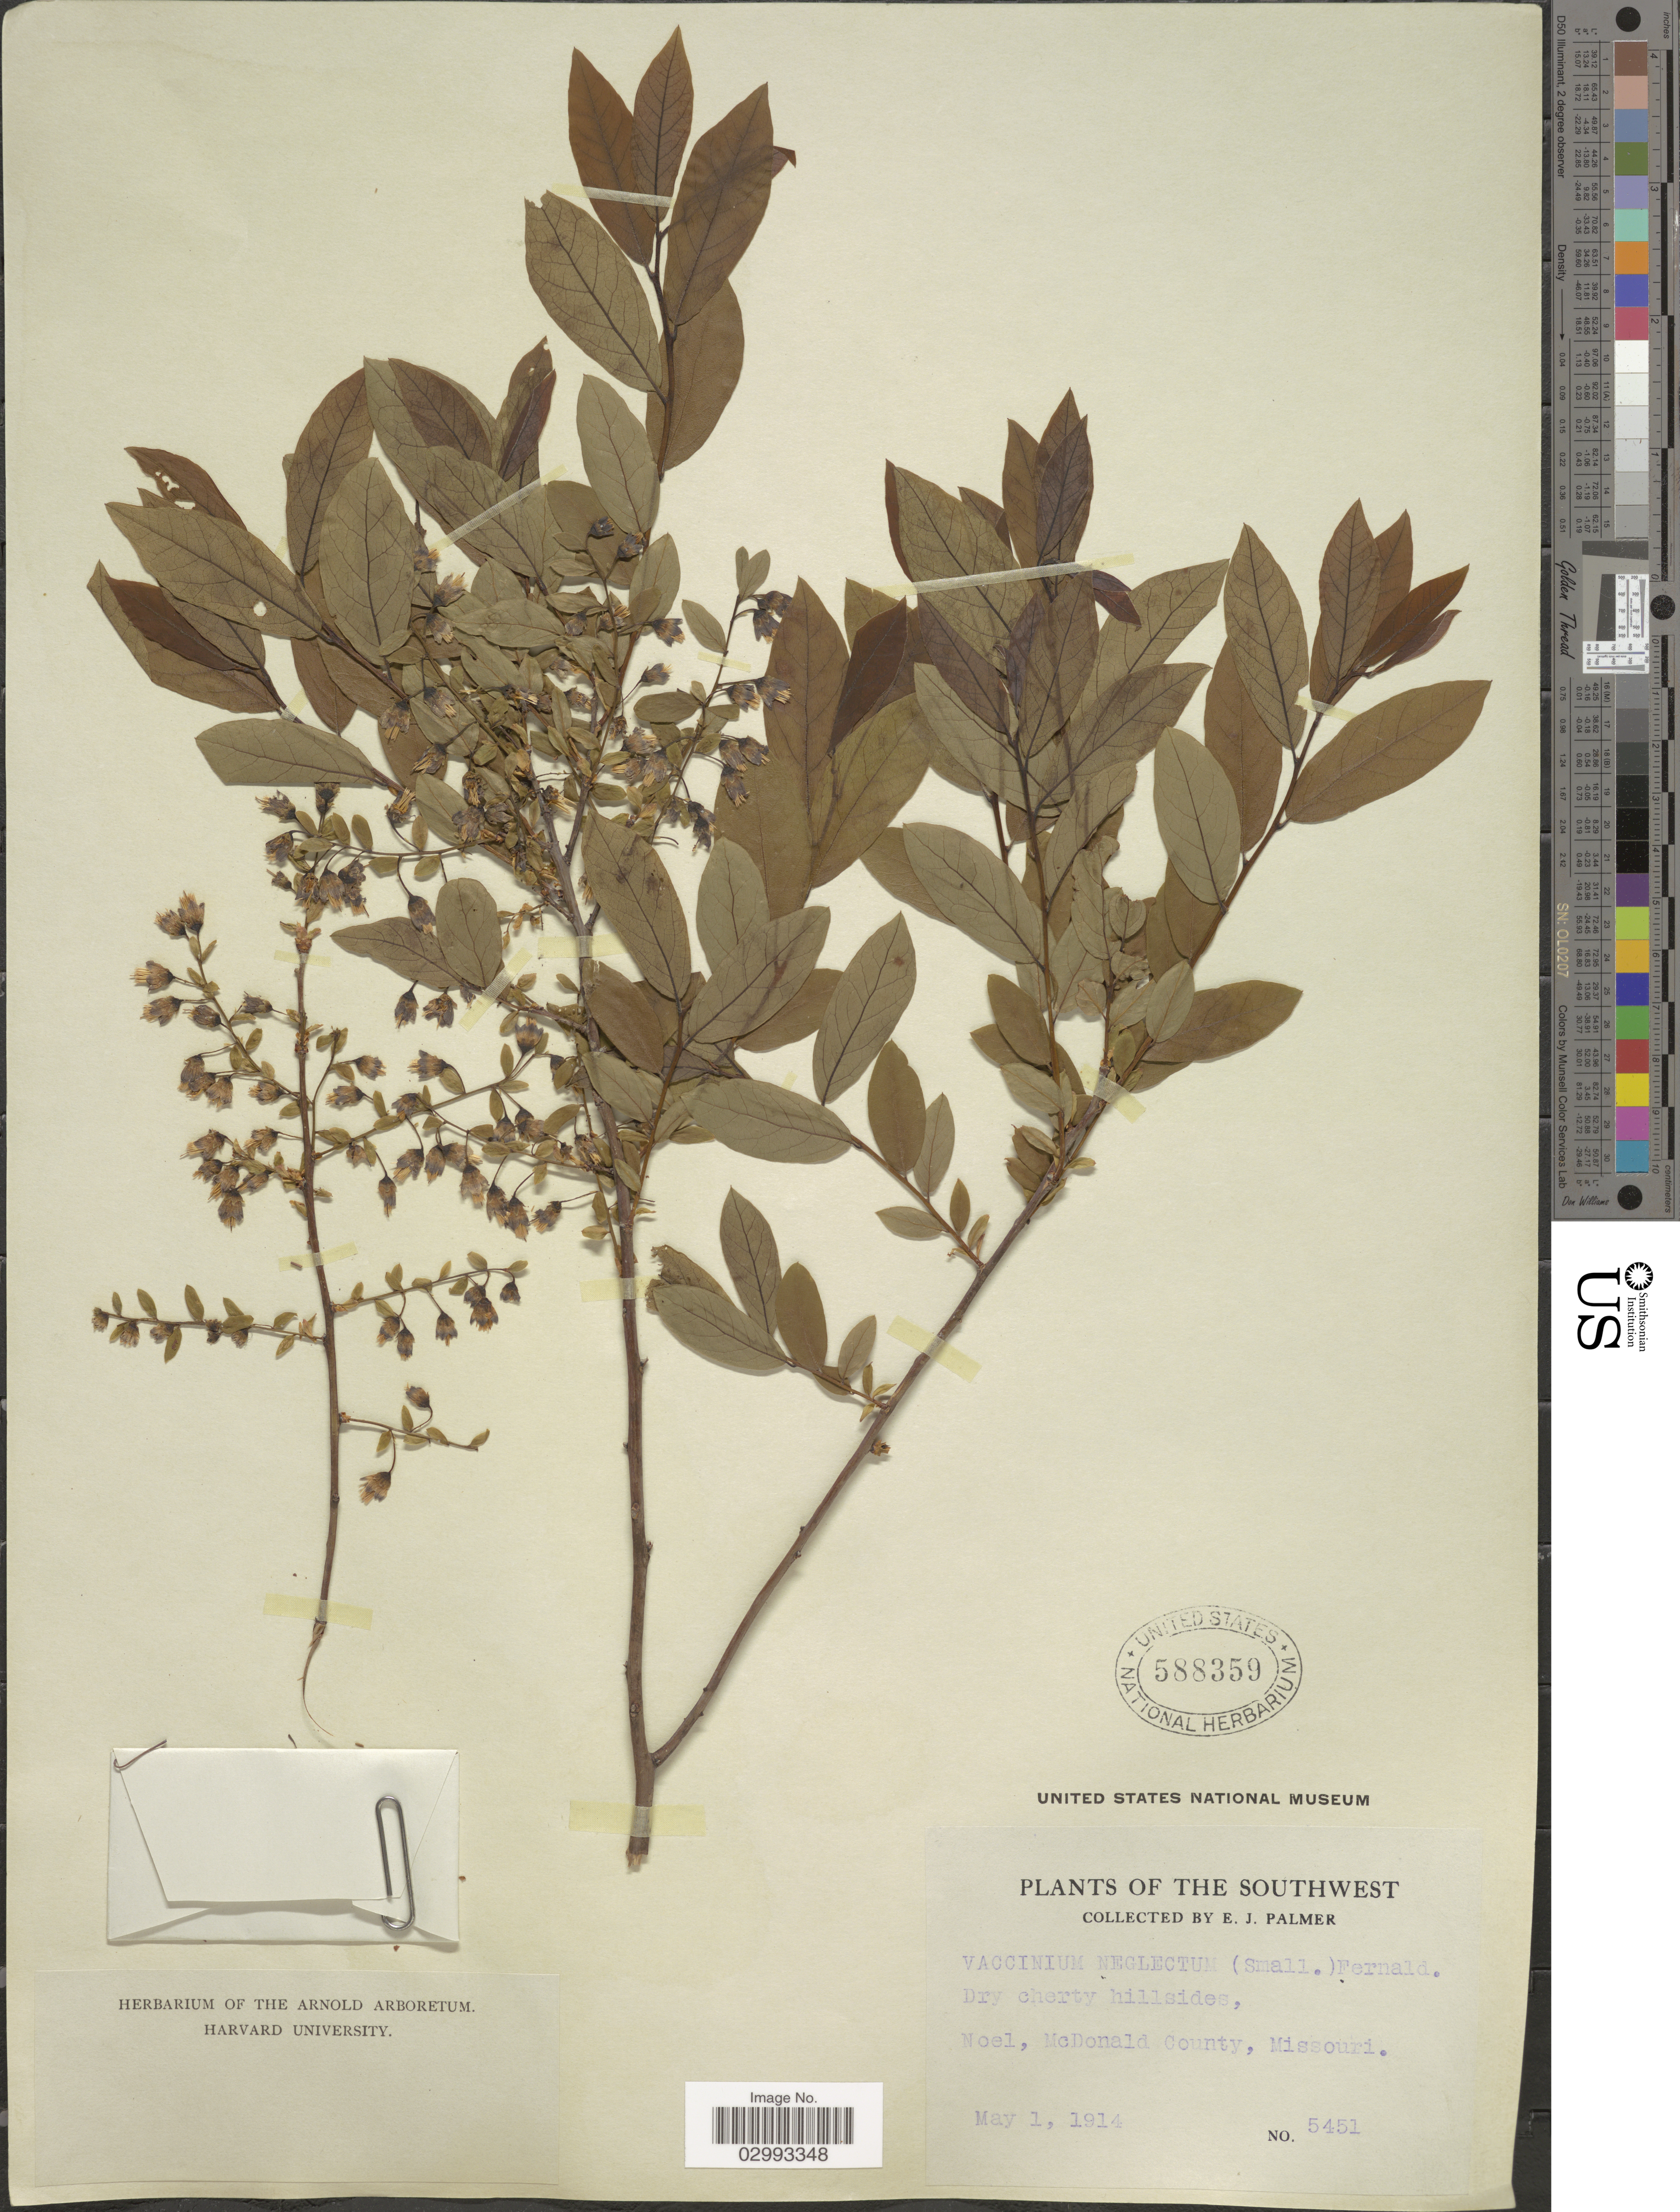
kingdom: Plantae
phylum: Tracheophyta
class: Magnoliopsida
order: Ericales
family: Ericaceae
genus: Polycodium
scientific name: Polycodium stamineum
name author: (L.) Greene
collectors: E. J. Palmer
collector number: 5451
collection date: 1914-05-01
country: United States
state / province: Missouri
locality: The Southwest. Noel, McDonald County.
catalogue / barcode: US 588359